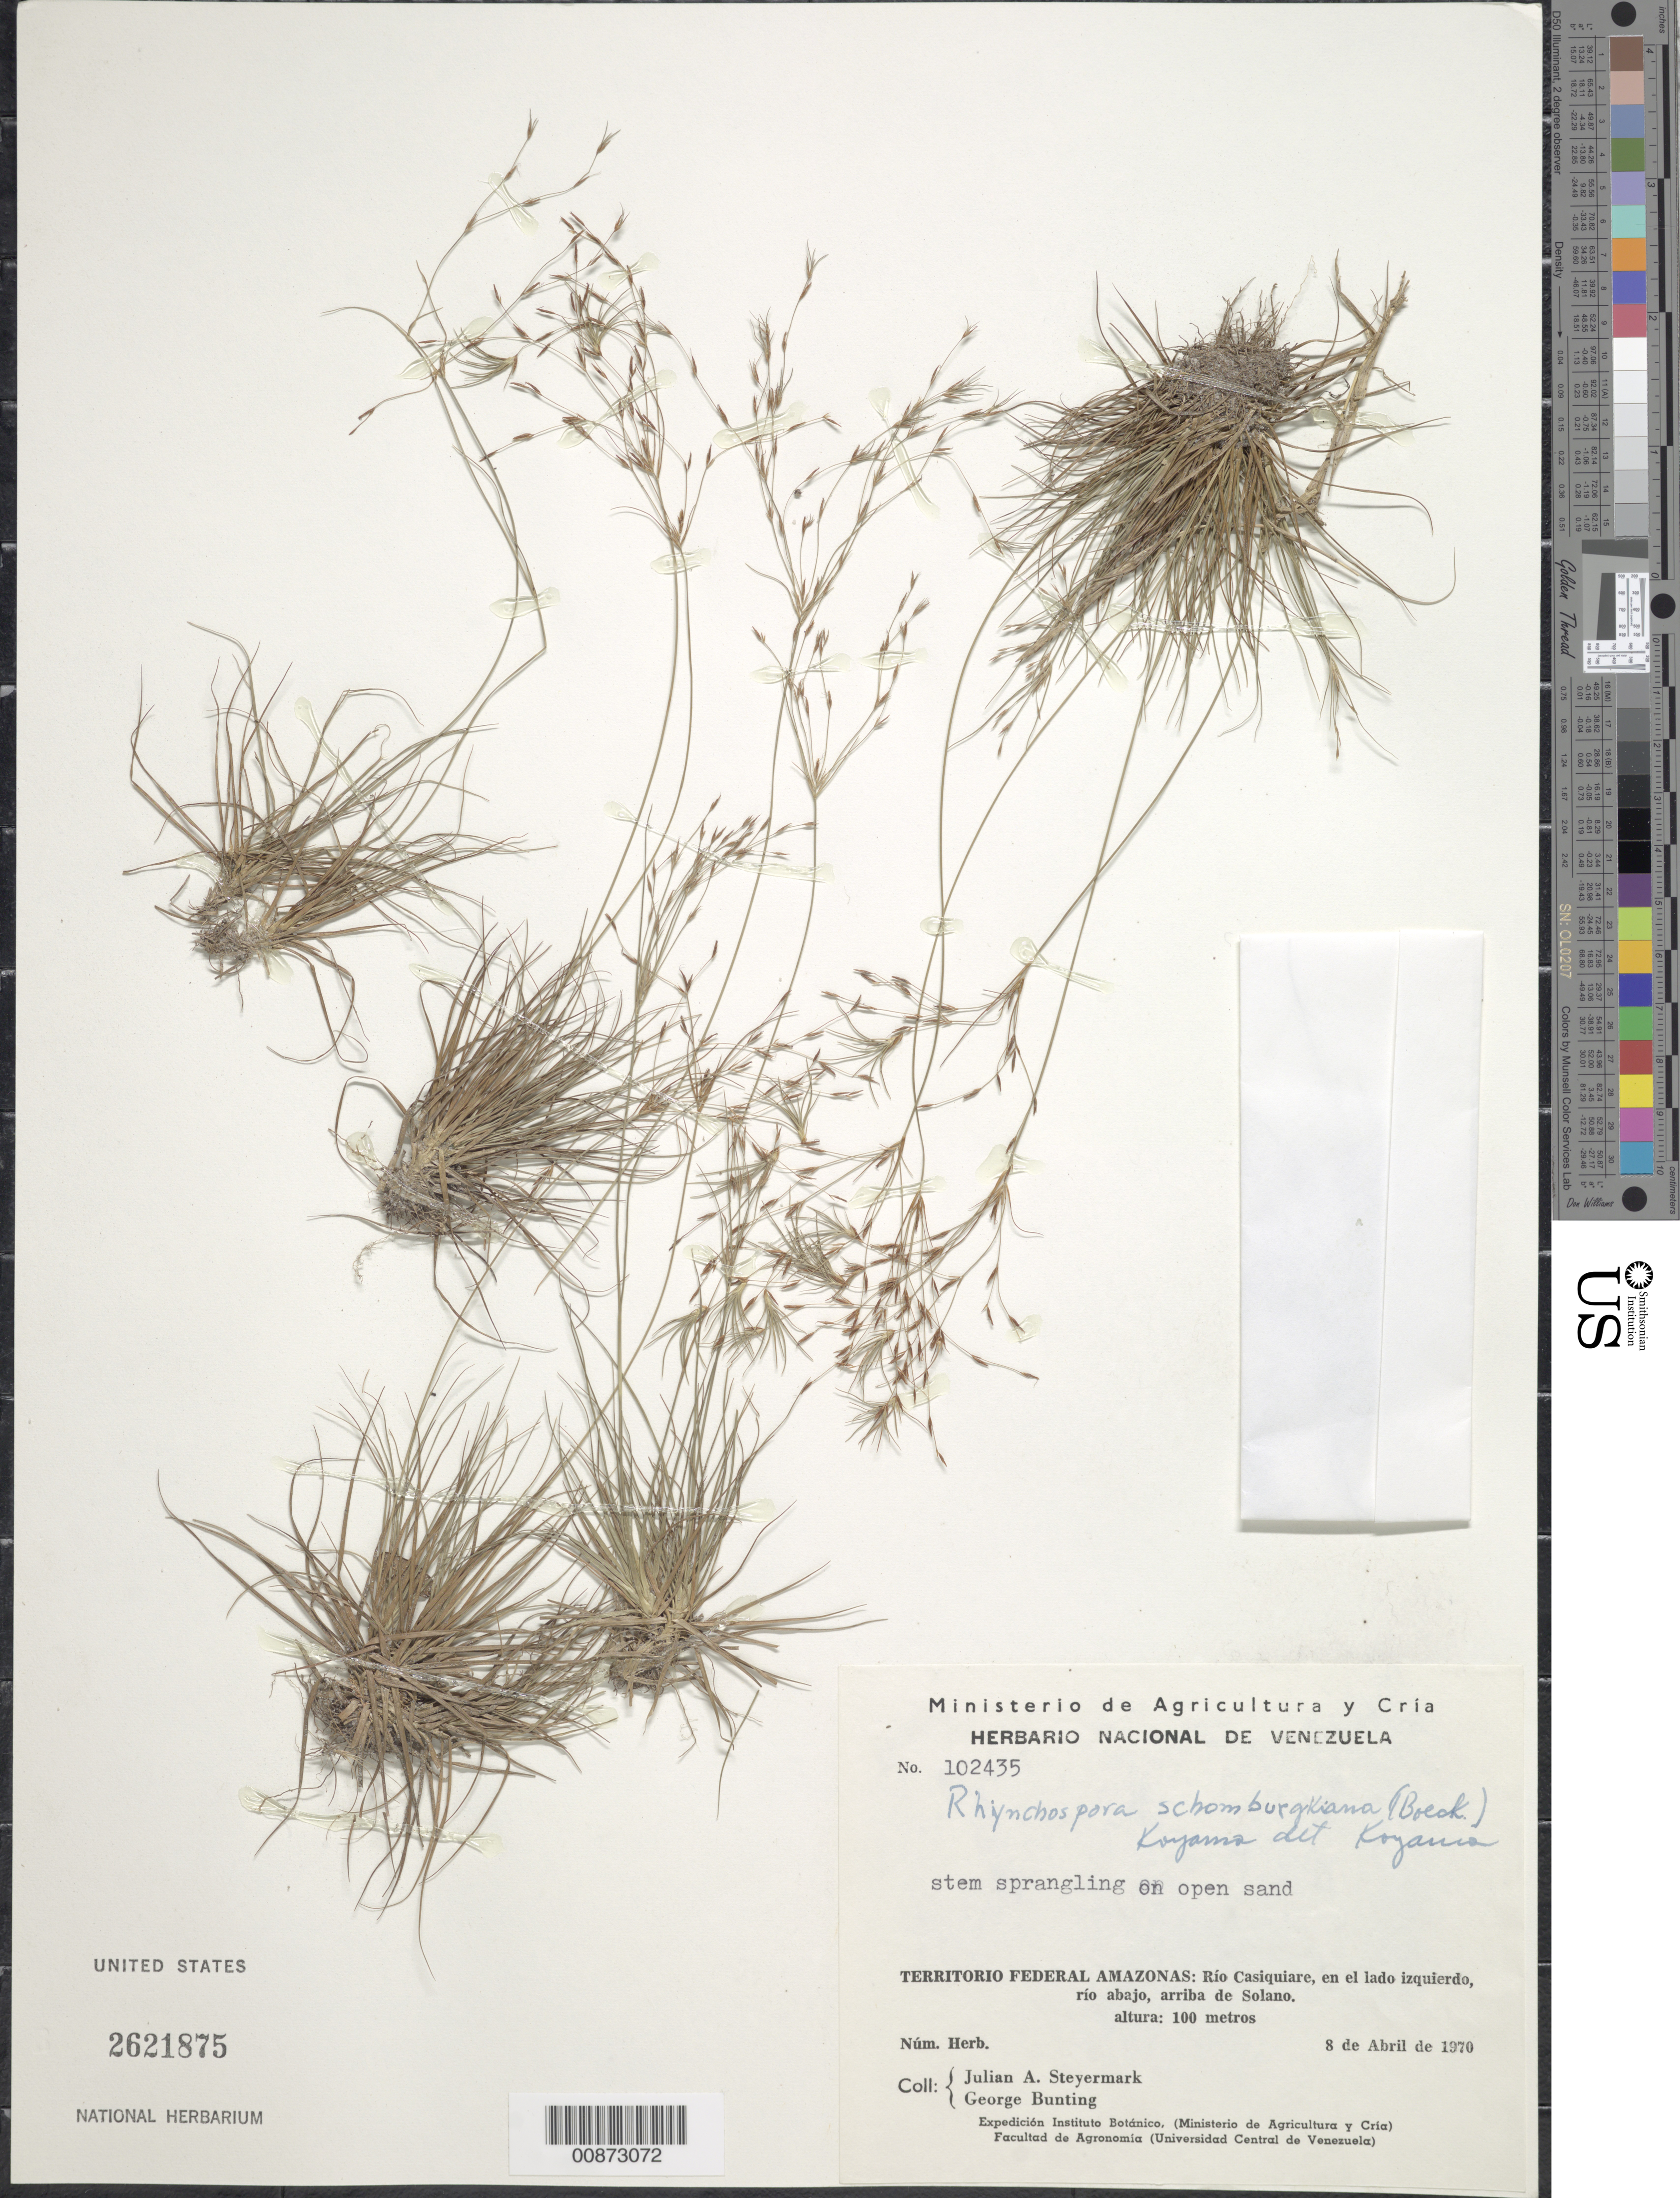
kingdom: Plantae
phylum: Tracheophyta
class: Liliopsida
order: Poales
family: Cyperaceae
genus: Rhynchospora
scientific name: Rhynchospora schomburgkiana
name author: (Boeckeler) T. Koyama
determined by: Koyama, Tetsuo M.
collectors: J. Steyermark & G. S. Bunting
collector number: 102435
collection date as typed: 8-Apr-70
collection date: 1970-04-08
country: Venezuela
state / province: Amazonas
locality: Río Casiquiare, arriba de Solano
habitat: En el lado izquierdo, rio abajo; open sand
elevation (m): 100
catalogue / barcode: US 2621875